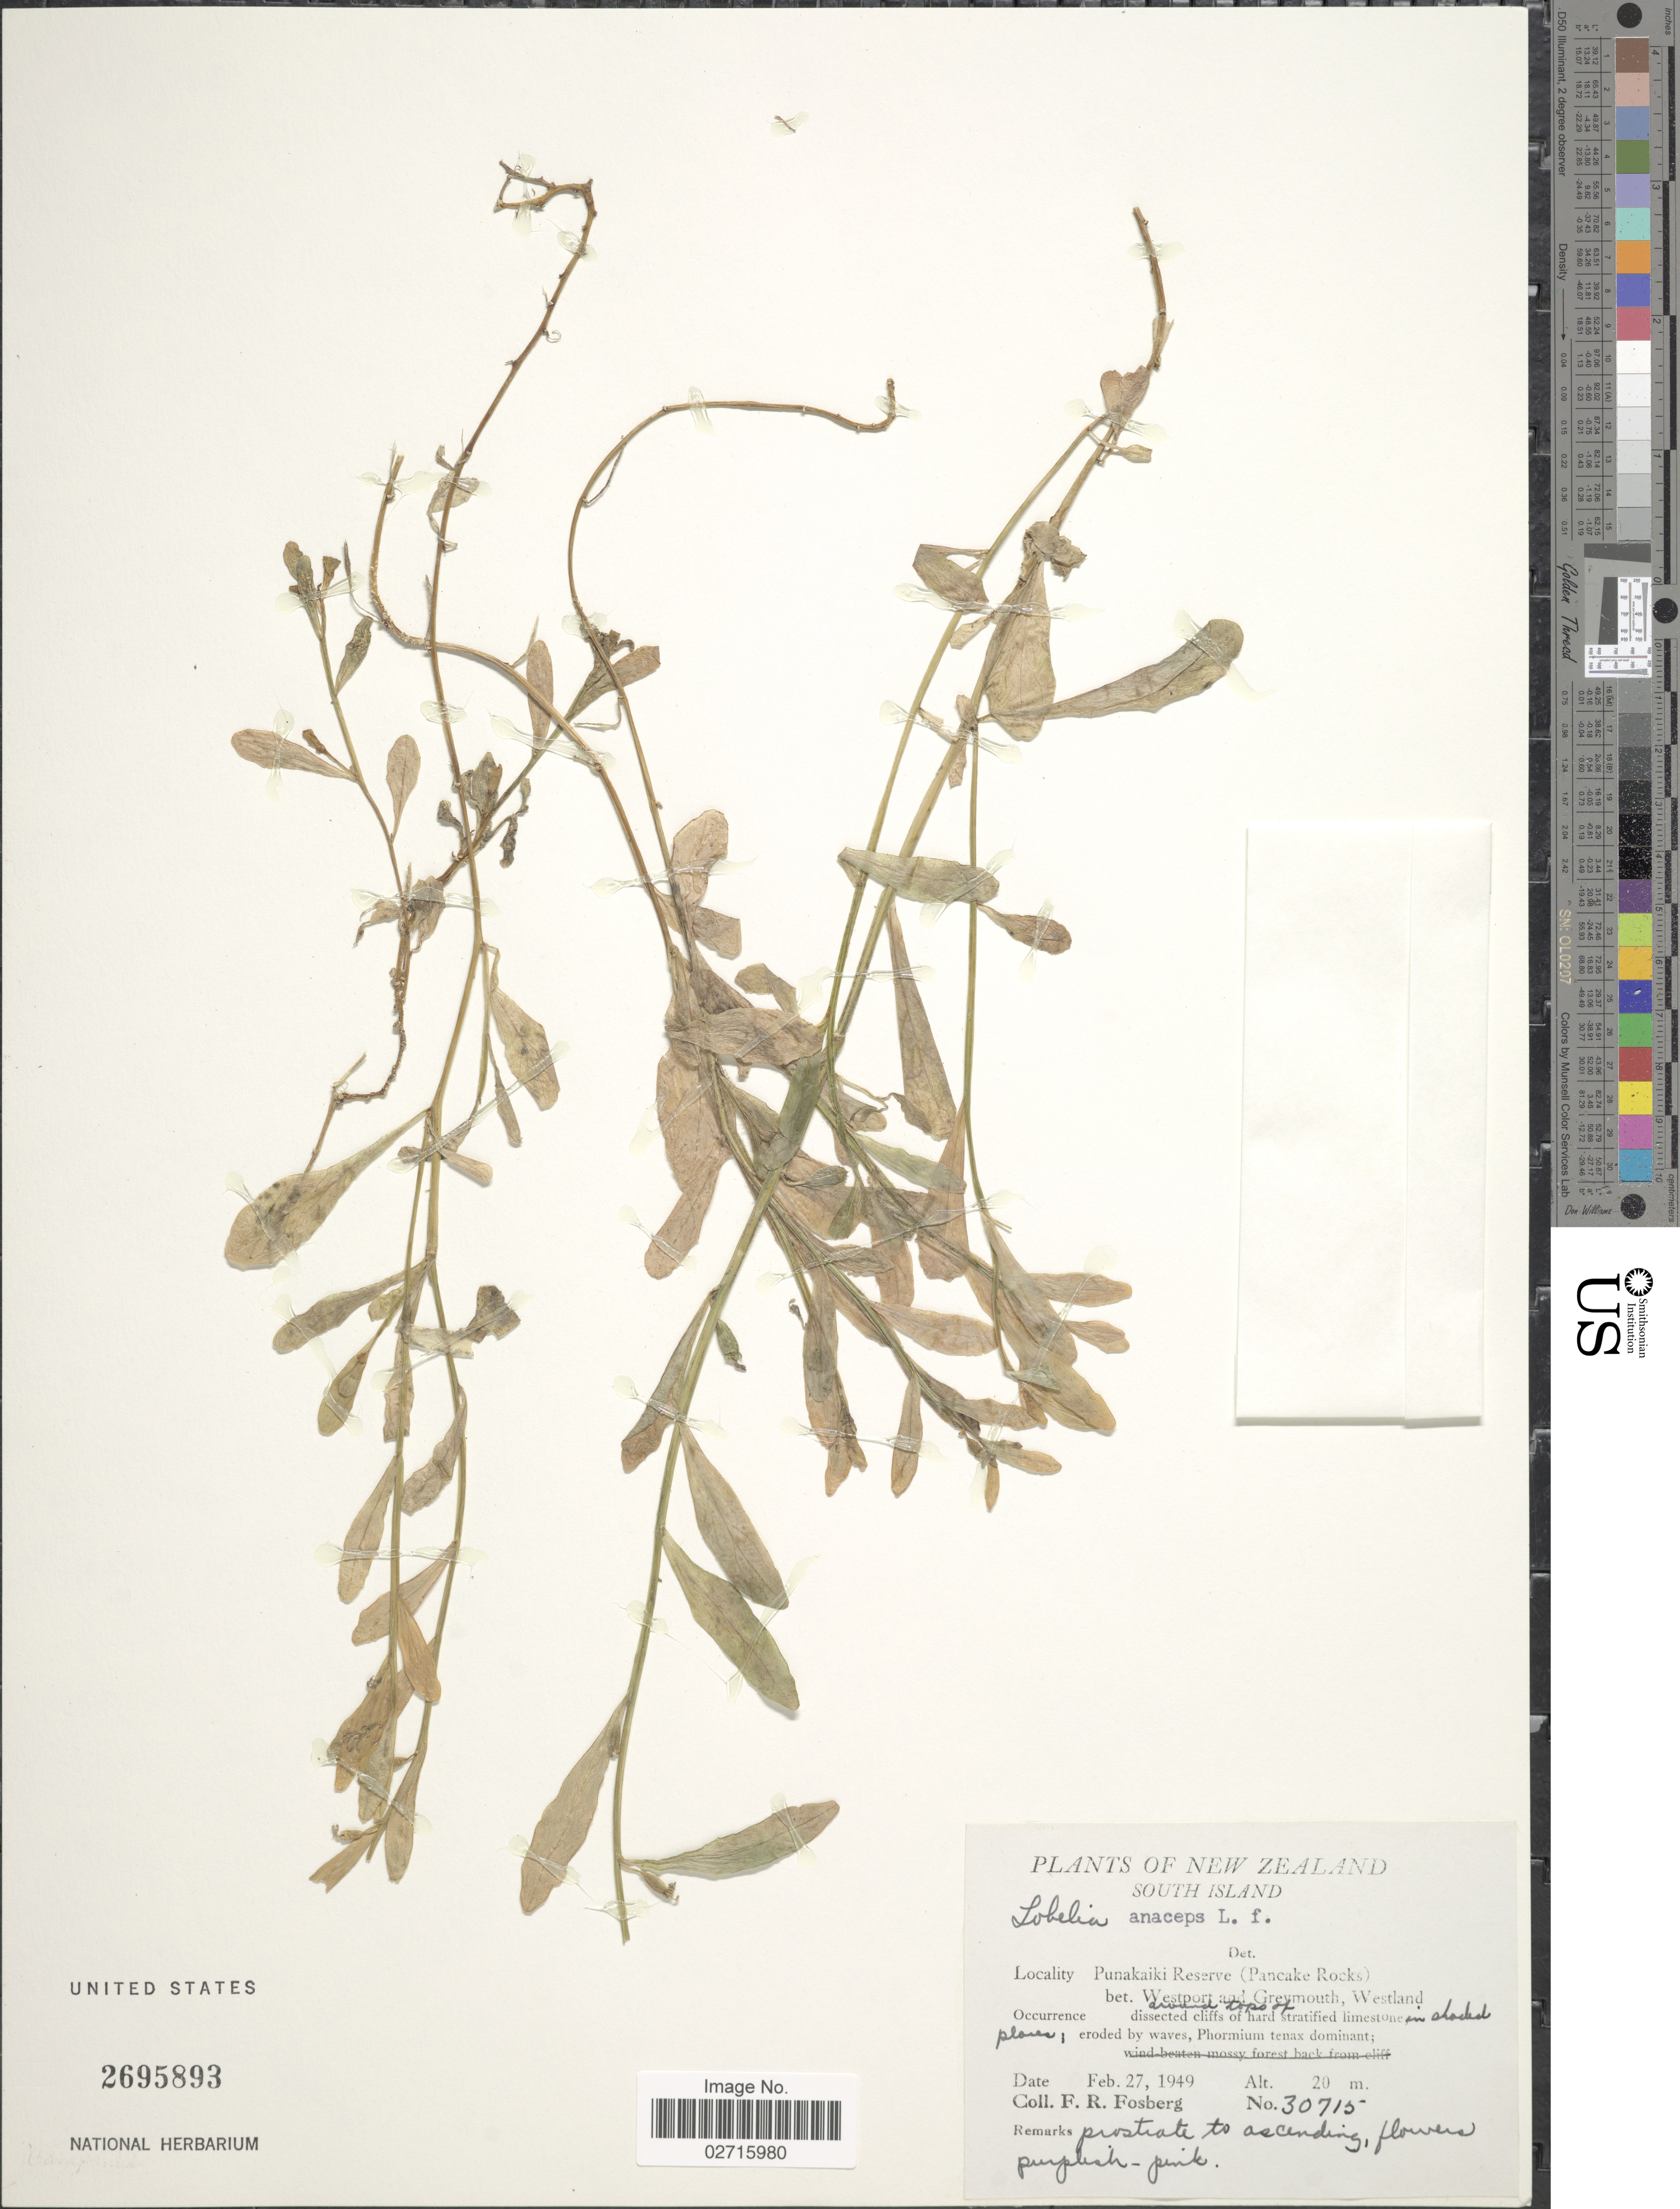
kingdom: Plantae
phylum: Tracheophyta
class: Magnoliopsida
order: Asterales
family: Campanulaceae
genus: Lobelia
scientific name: Lobelia anceps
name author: L. f.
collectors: F. R. Fosberg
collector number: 30715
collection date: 1949-02-27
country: New Zealand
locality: South Island, Punakaiki Reserve (Pancake Rocks) bet. Westport and Greymouth, Westland around tops of dissected cliffs of hard stratified limestone in shaded planes; eroded by waves.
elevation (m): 20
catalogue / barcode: US 2695893